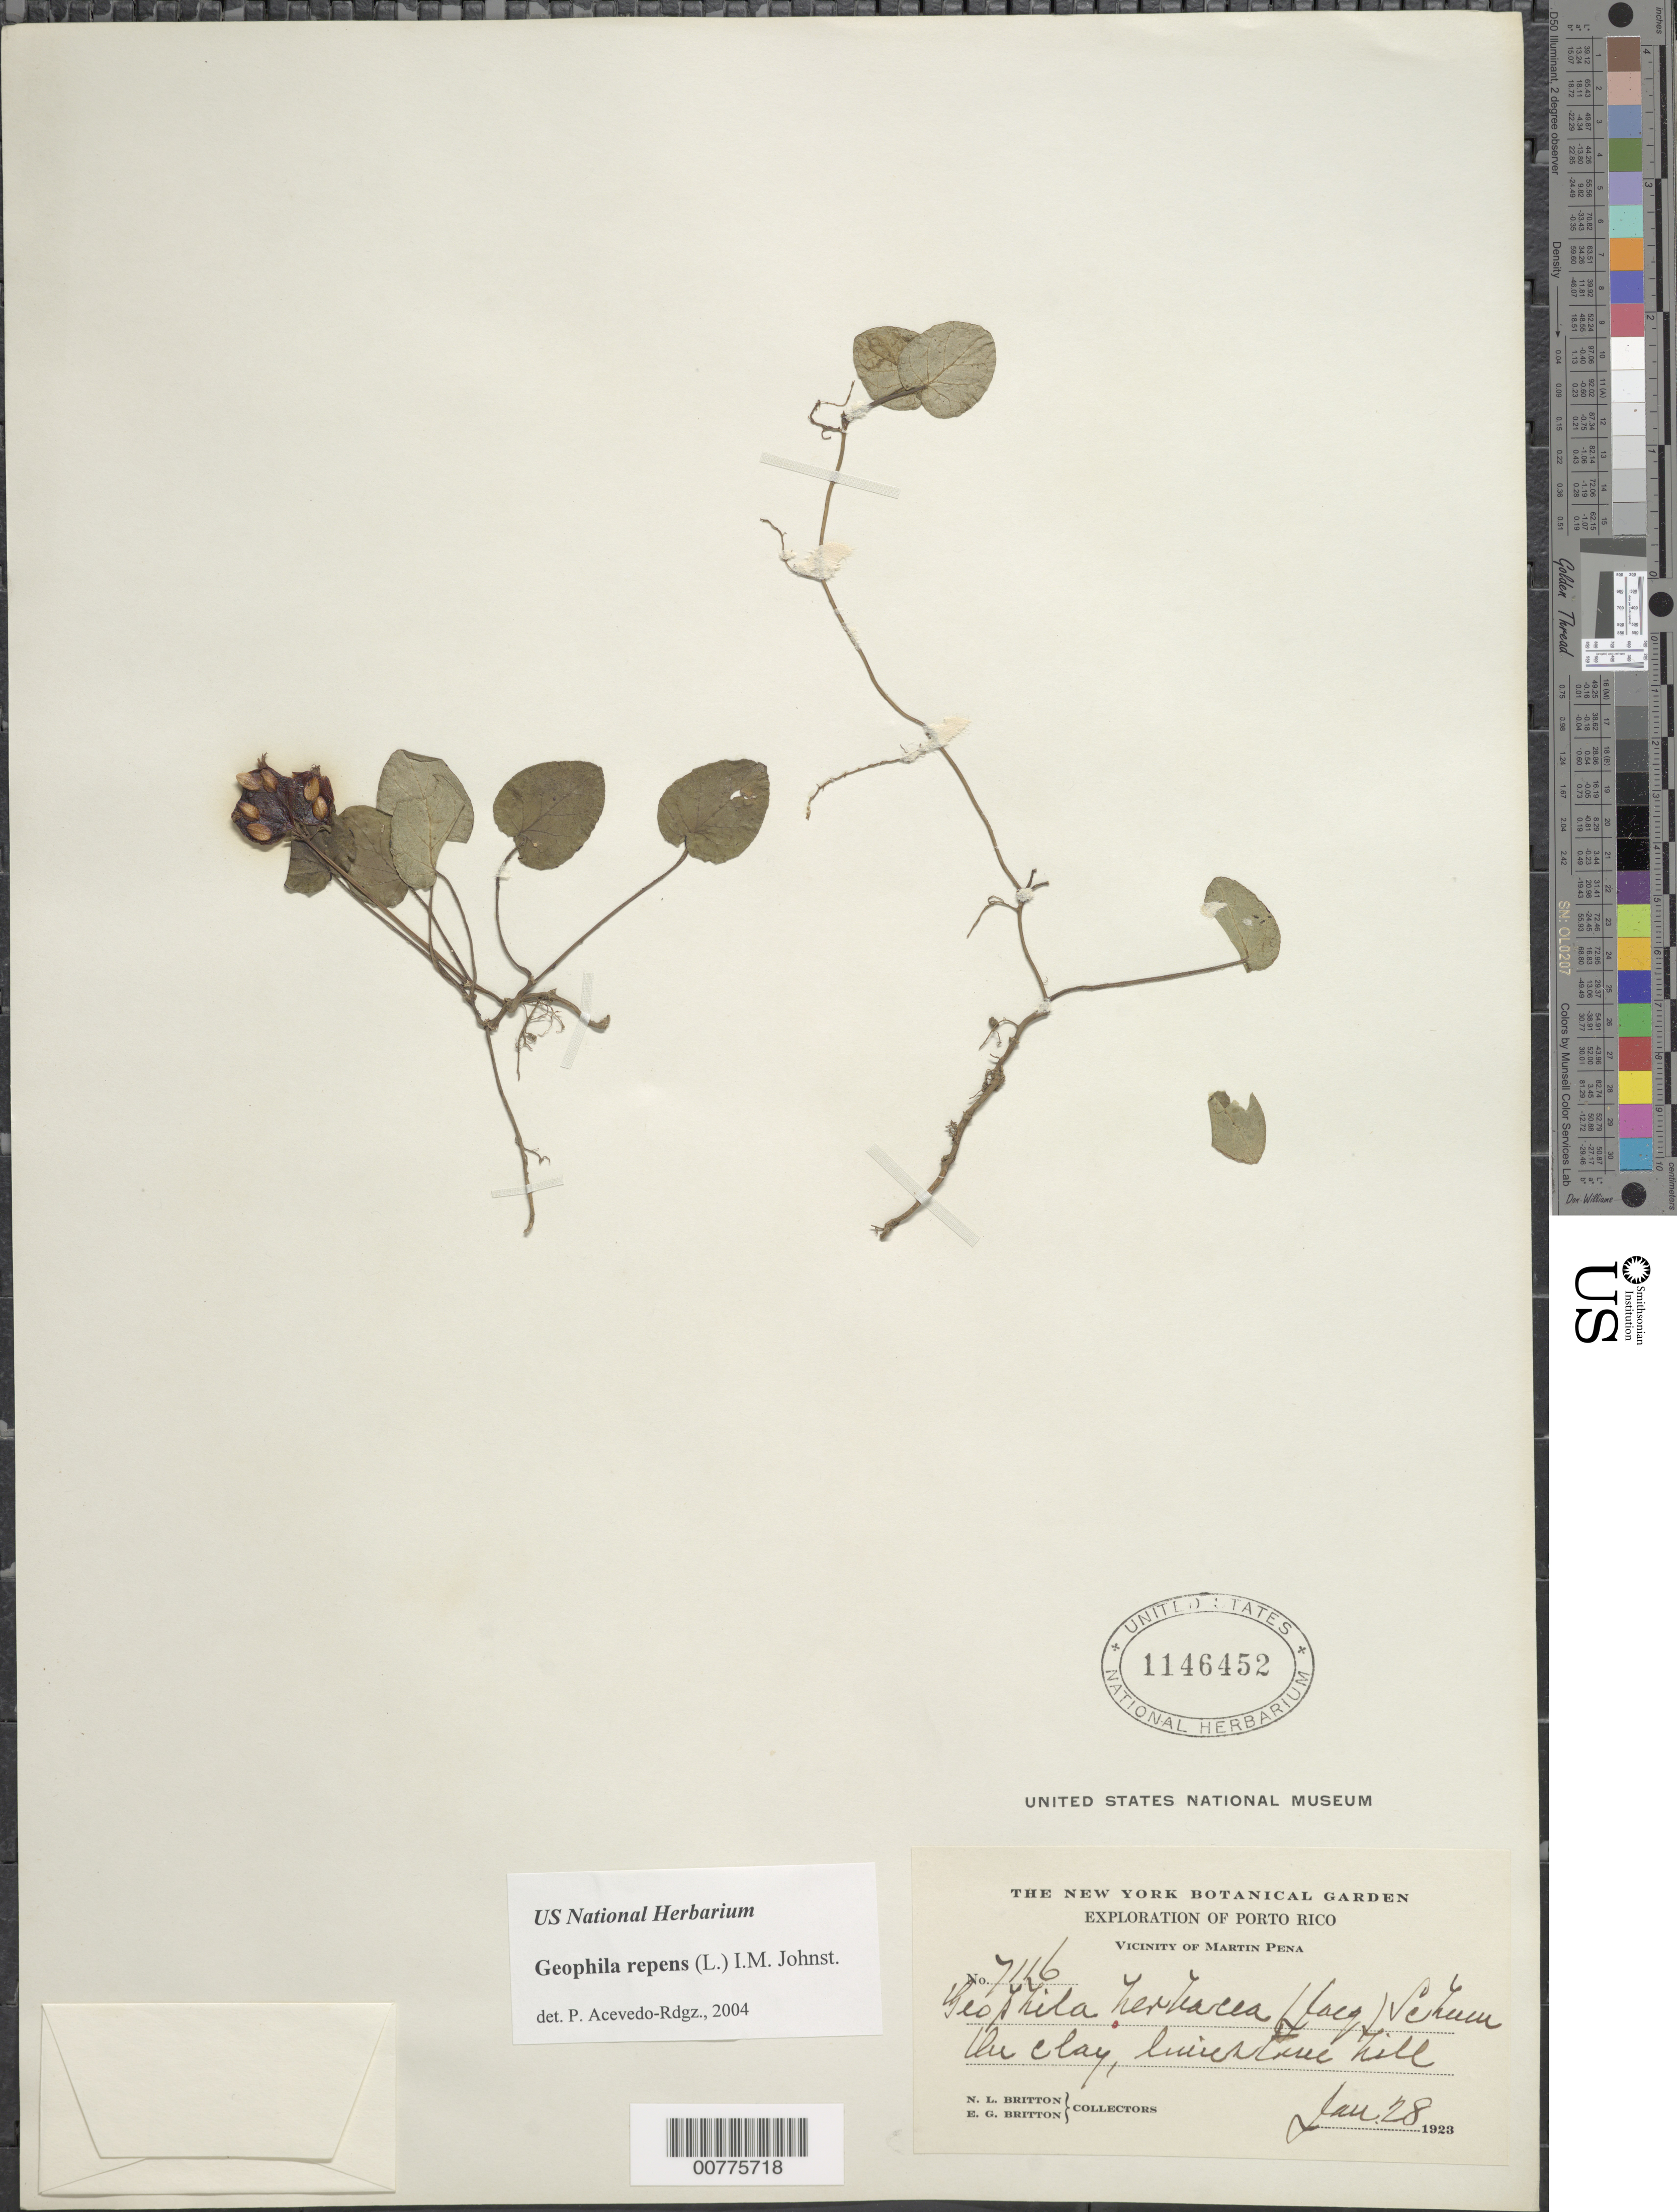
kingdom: Plantae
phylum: Tracheophyta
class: Magnoliopsida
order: Gentianales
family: Rubiaceae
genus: Geophila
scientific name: Geophila repens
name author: (L.) I.M. Johnst.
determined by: Acevedo-Rodríguez, P., (BOT), Smithsonian Institution - National Museum of Natural History (UNITED STATES)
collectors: N. Britton & E. G. Britton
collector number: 7116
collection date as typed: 28 Jan 1923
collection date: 1923-01-28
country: Puerto Rico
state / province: San Juan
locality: Vicinity of Martin Peña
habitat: In clay, limestone hill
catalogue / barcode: US 1146452